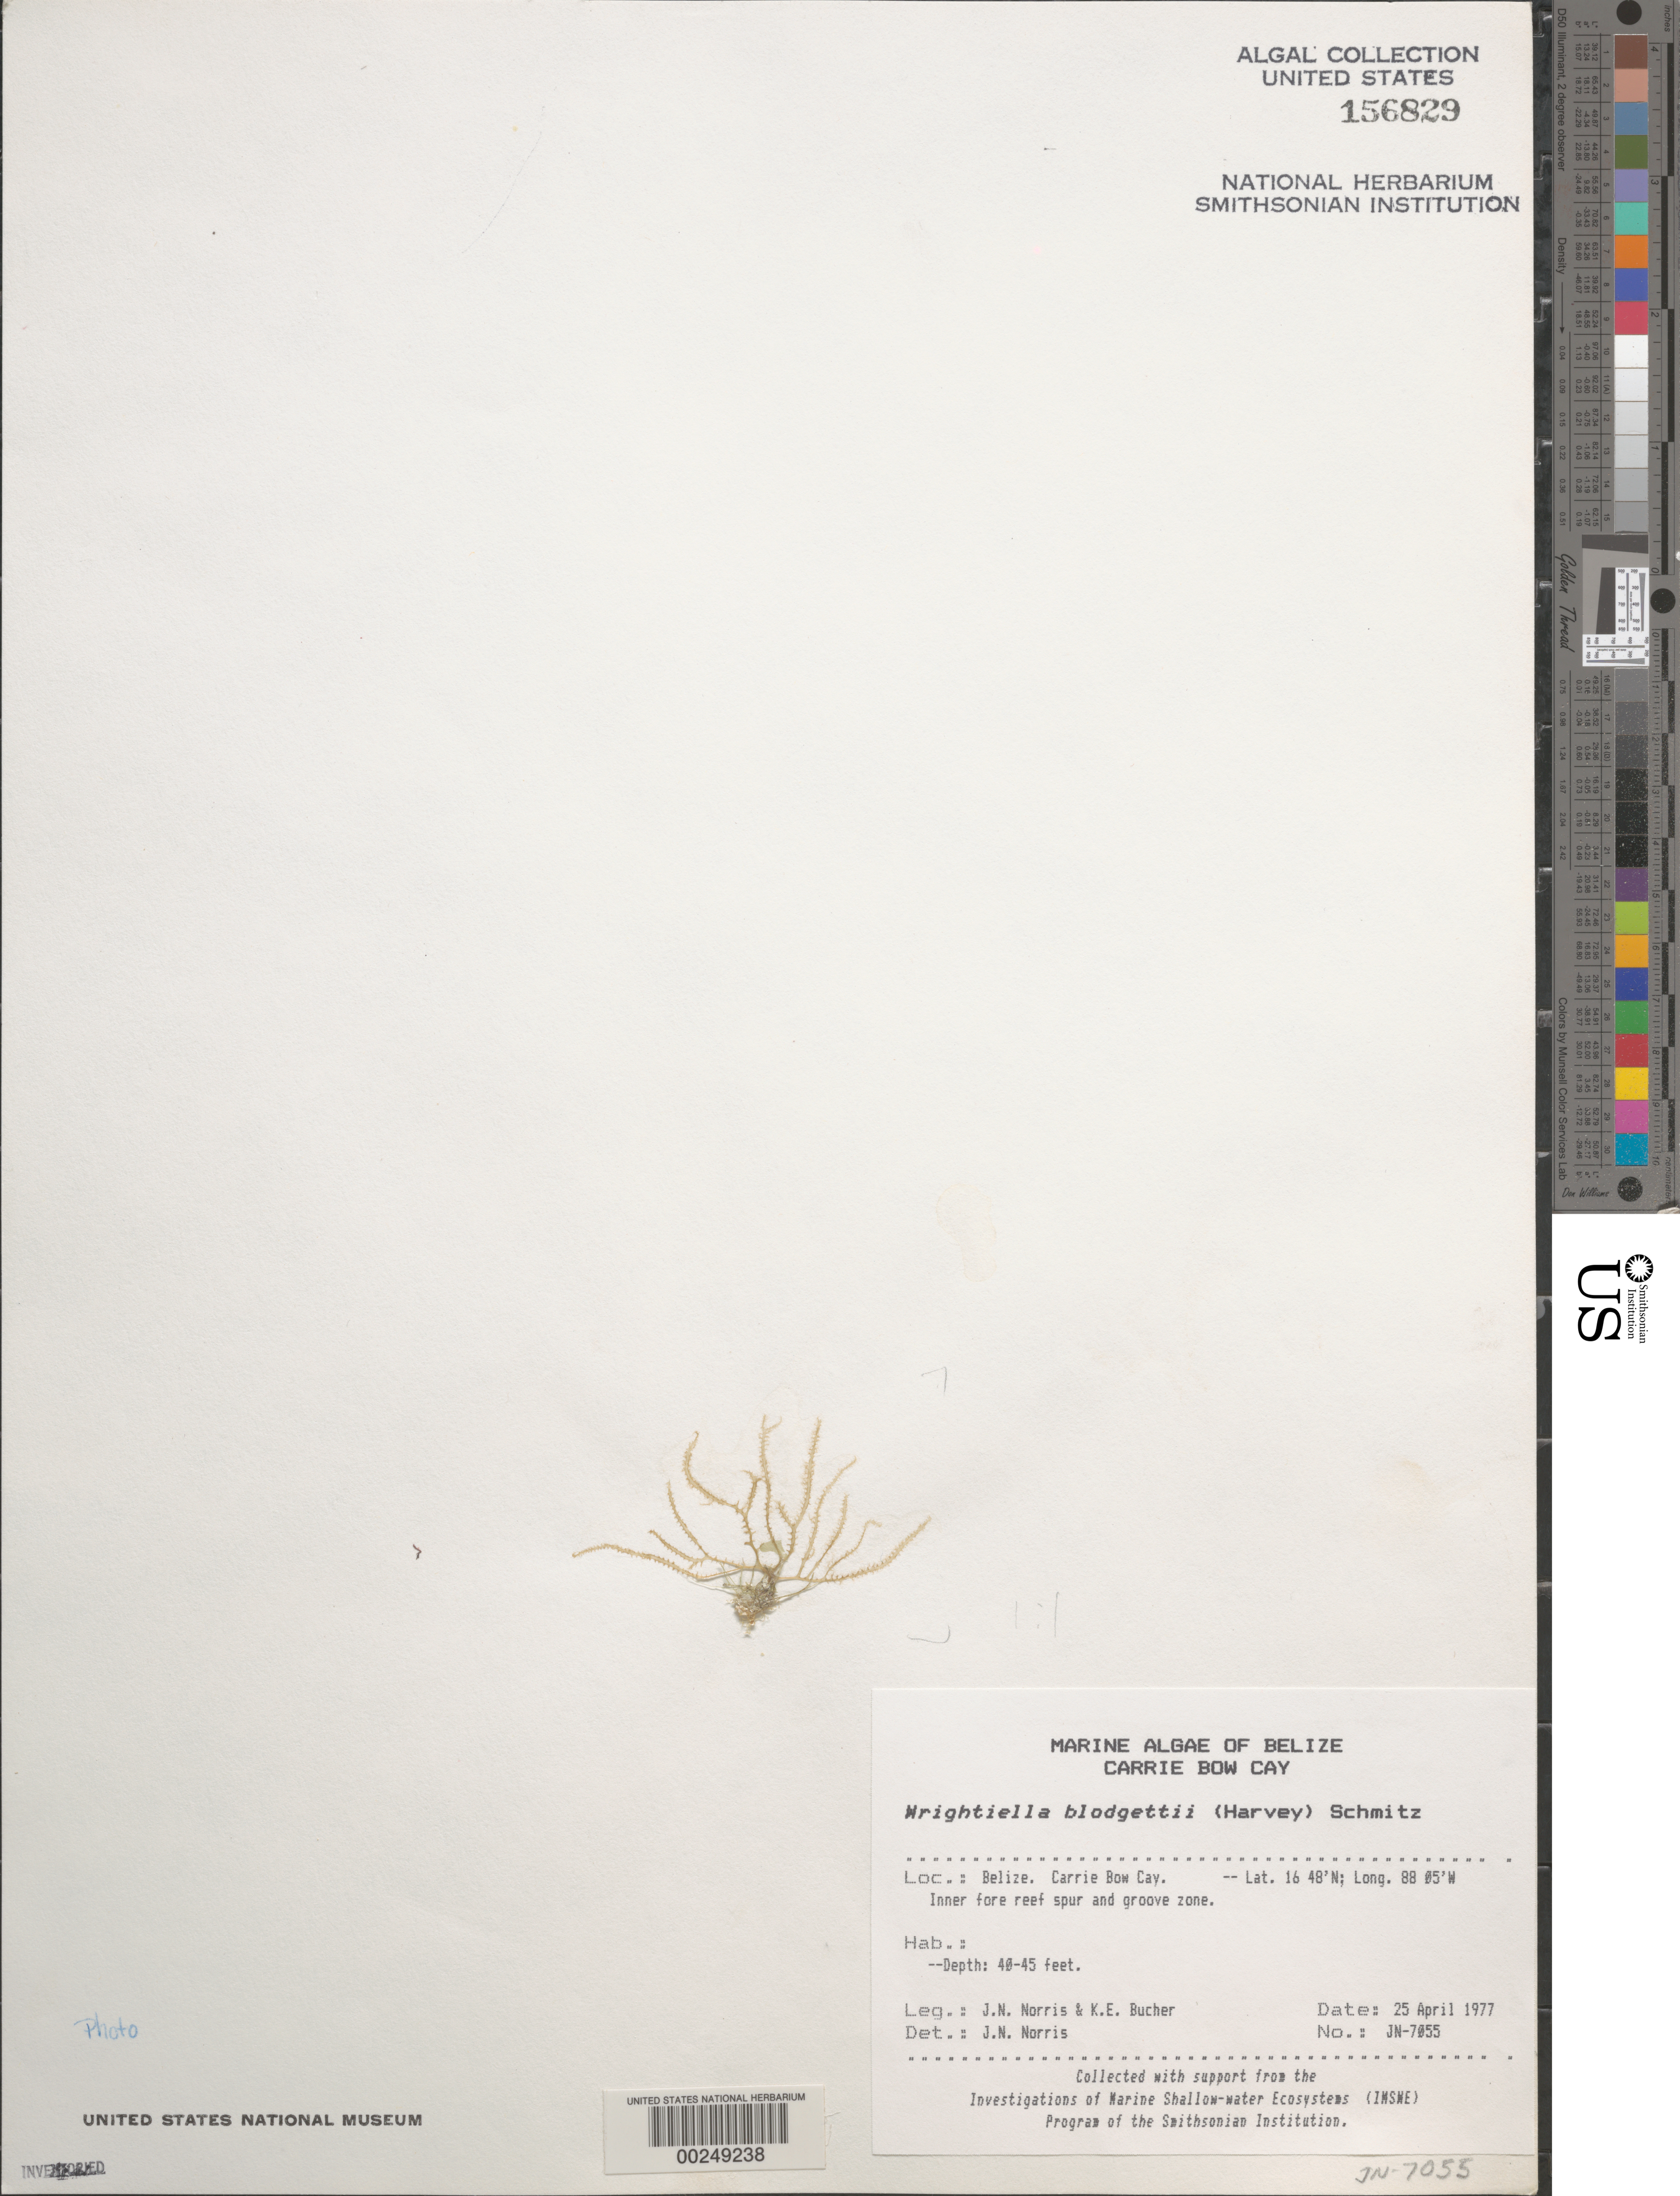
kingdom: Plantae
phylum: Rhodophyta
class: Florideophyceae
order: Ceramiales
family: Rhodomelaceae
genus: Wrightiella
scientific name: Wrightiella blodgettii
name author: (Harv.) F. Schmitz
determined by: Norris, James N.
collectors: J. N. Norris & K. E. Bucher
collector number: JN-7055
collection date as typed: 25 Apr 1977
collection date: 1977-04-25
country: Belize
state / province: Stann Creek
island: Carrie Bow Cay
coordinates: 16 48'N, 88 05'W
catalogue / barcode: US 156829